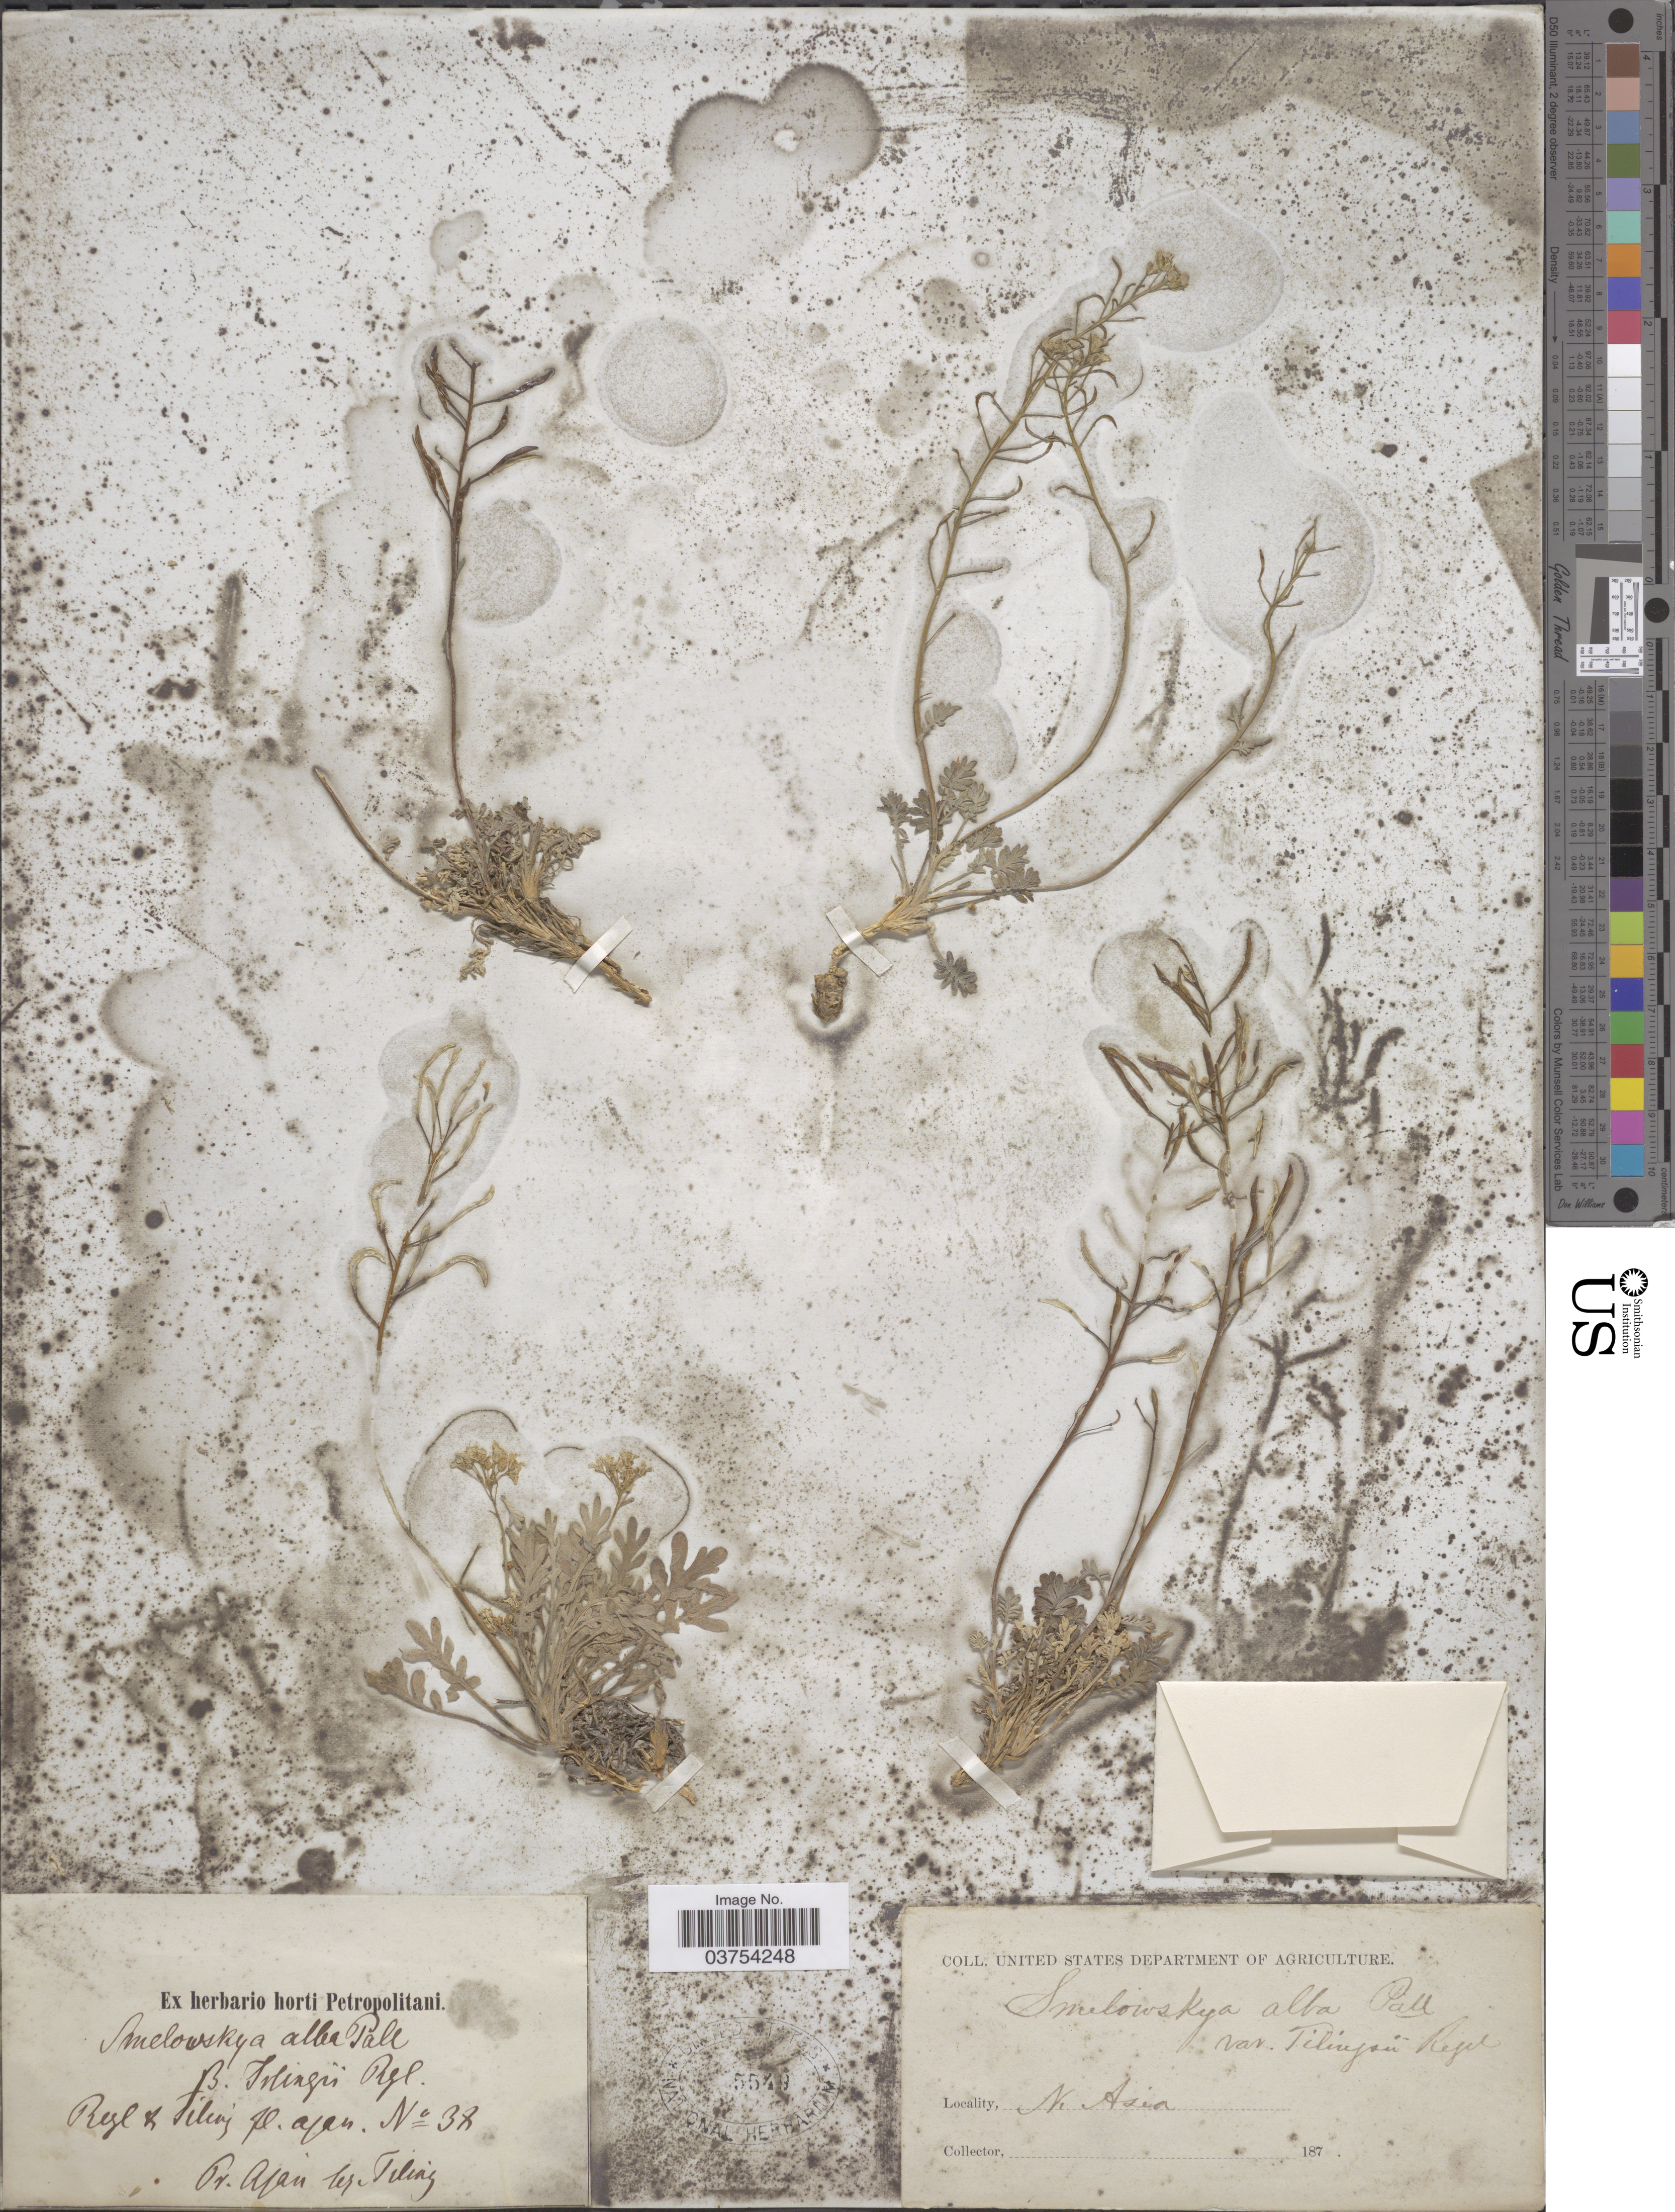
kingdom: Plantae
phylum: Tracheophyta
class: Magnoliopsida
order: Brassicales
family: Brassicaceae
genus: Smelowskia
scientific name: Smelowskia calycina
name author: (Stephan) C.A. Mey.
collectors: -. Tiling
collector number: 38*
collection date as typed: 187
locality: Pr. Ajan. [interpreted] N. Asia.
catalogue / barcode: US 5549